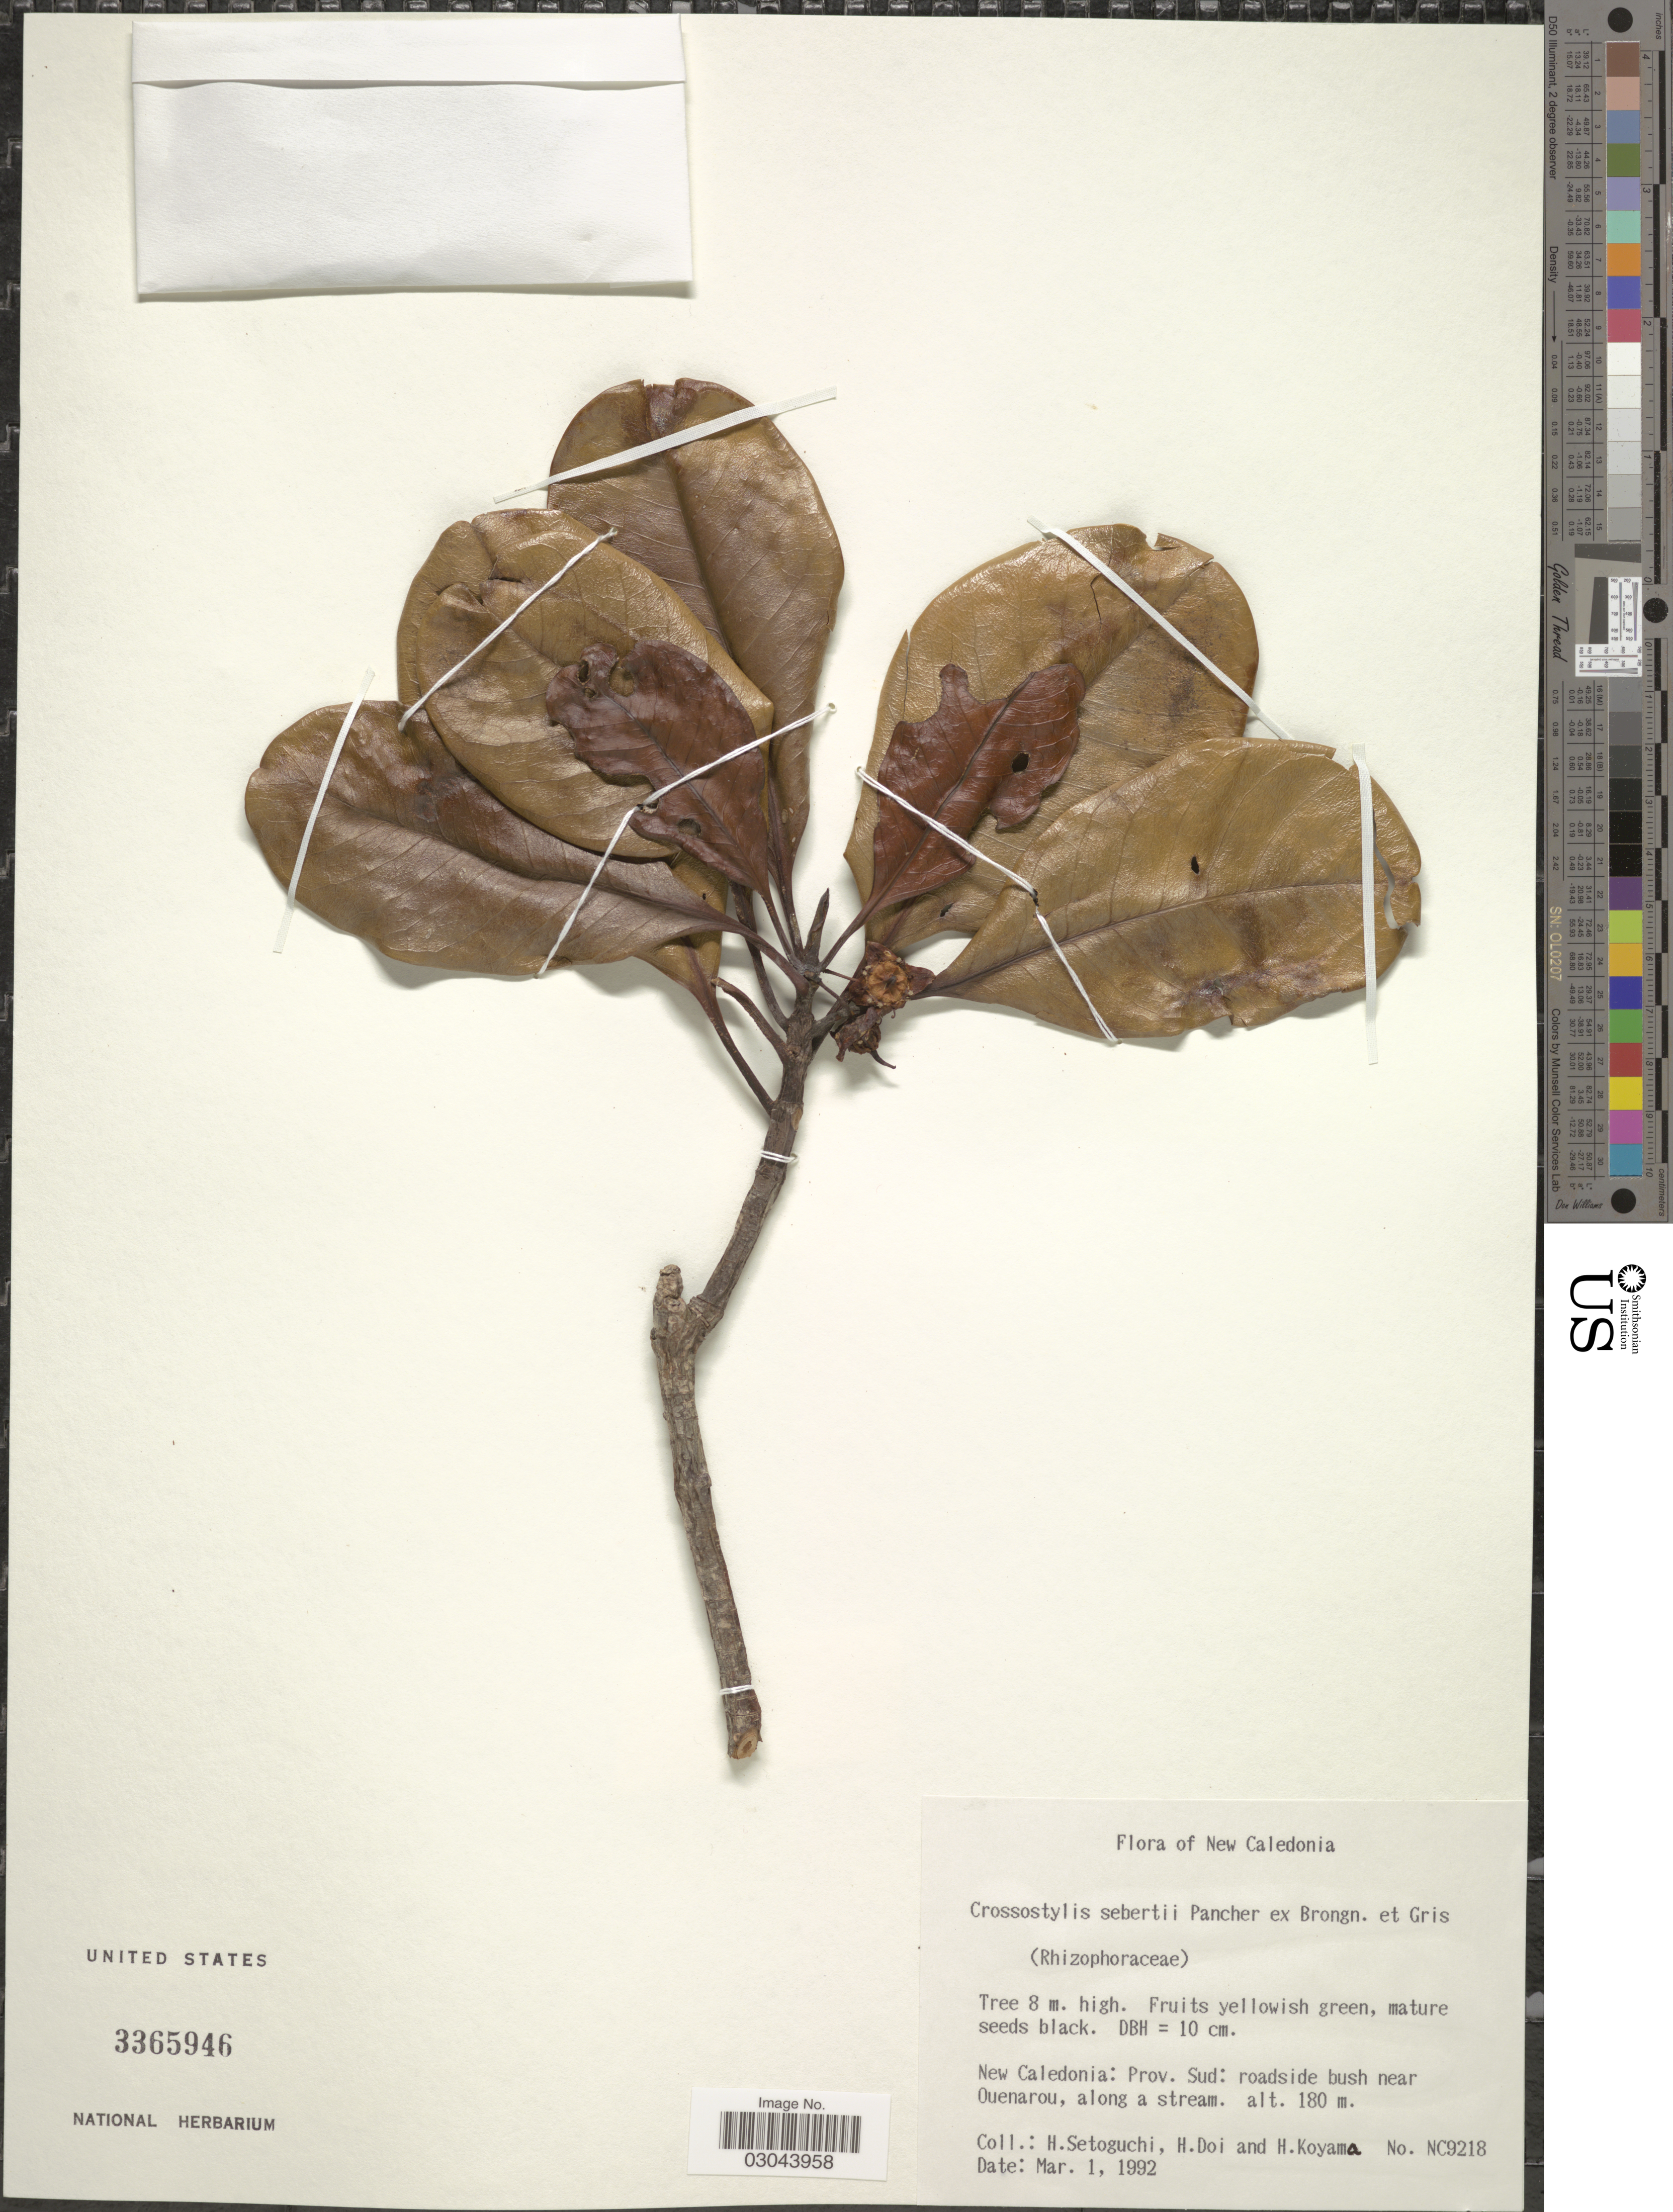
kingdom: Plantae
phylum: Tracheophyta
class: Magnoliopsida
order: Malpighiales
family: Rhizophoraceae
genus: Crossostylis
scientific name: Crossostylis sebertii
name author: Pancher ex Brongn. & Gris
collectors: H. Setoguchi, H. Doi & H. Koyama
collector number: NC9218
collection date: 1992-03-01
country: New Caledonia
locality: Prov. Sud: roadside bush near Ouenarou, along a stream.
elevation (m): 180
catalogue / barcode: US 3365946